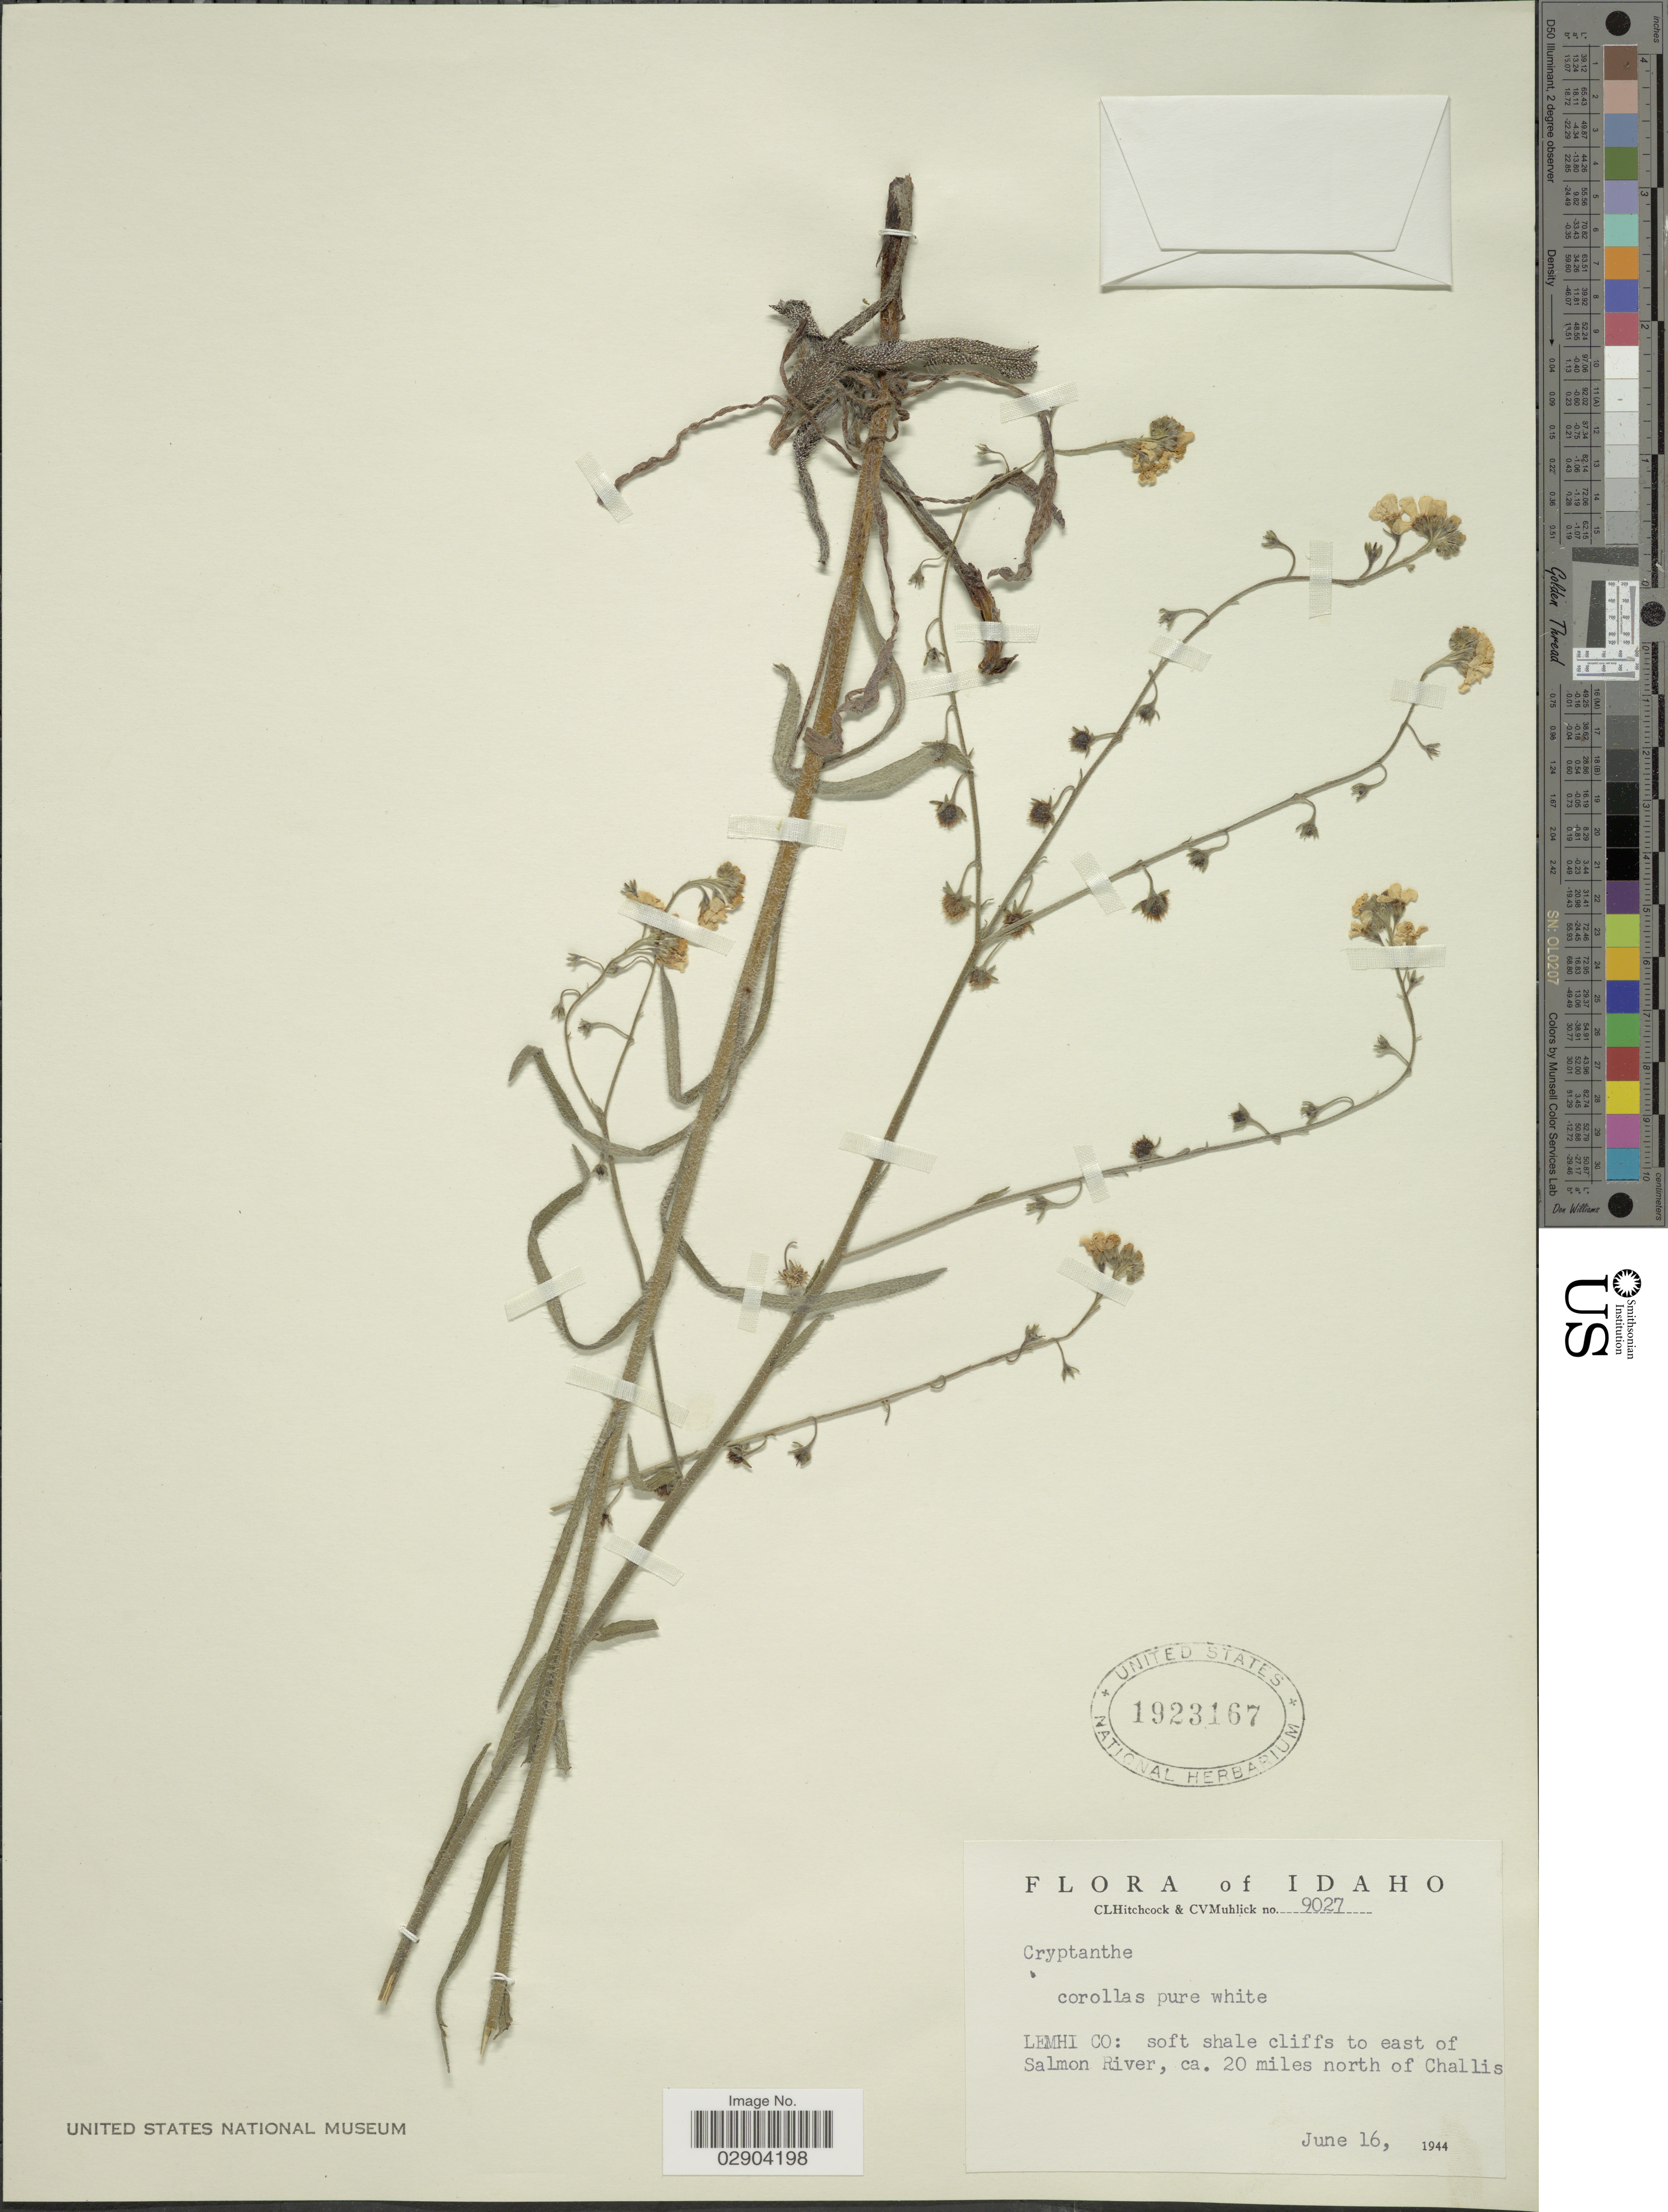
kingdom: Plantae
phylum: Tracheophyta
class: Magnoliopsida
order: Boraginales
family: Boraginaceae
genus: Hackelia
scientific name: Hackelia sp.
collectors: C. L. Hitchcock & C. V. Muhlick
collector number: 9027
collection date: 1944-06-16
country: United States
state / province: Idaho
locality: Lemhi Co: soft shale cliffs to east to Salmon River, ca. 20 miles north of Challis.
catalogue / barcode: US 1923167